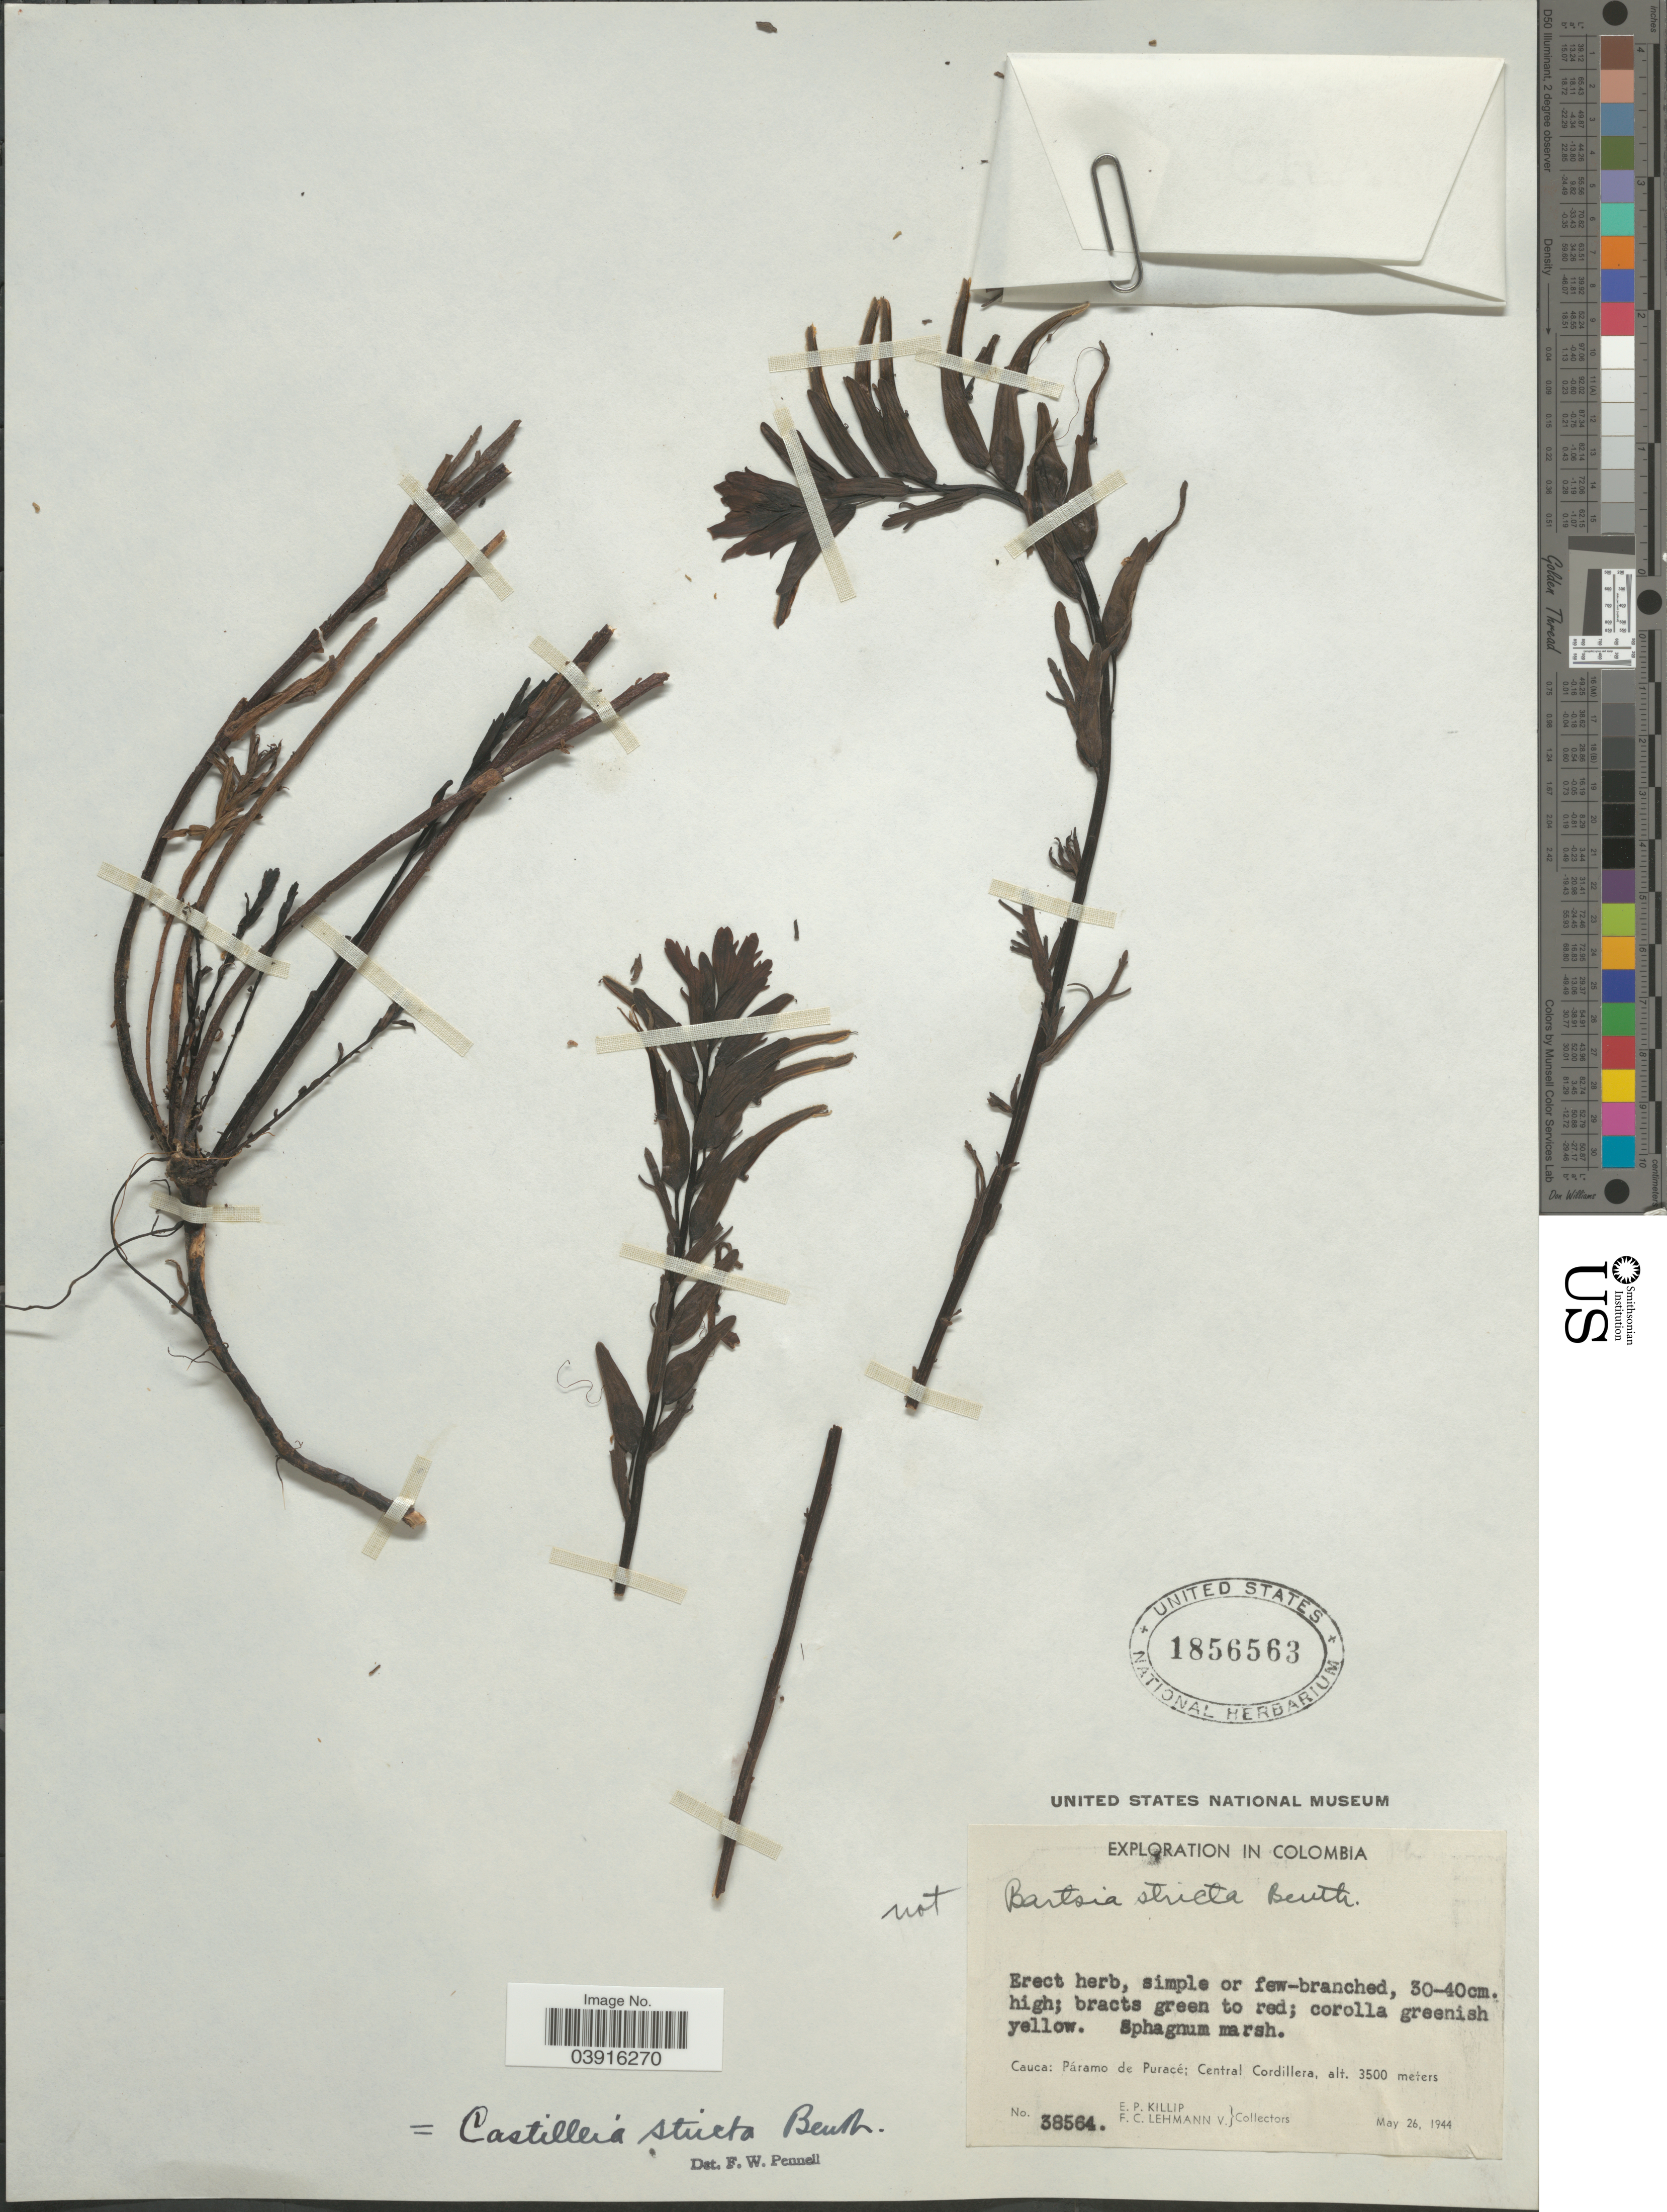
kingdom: Plantae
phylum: Tracheophyta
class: Magnoliopsida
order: Lamiales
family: Orobanchaceae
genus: Castilleja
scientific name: Castilleja fissifolia subsp. fruticosa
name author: (Wedd.) Melch.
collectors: E. P. Killip & F. Lehmann v.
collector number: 38564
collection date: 1944-05-26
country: Colombia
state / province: Cauca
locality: Páramo de Puracé; Central Cordillera.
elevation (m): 3500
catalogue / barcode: US 1856563